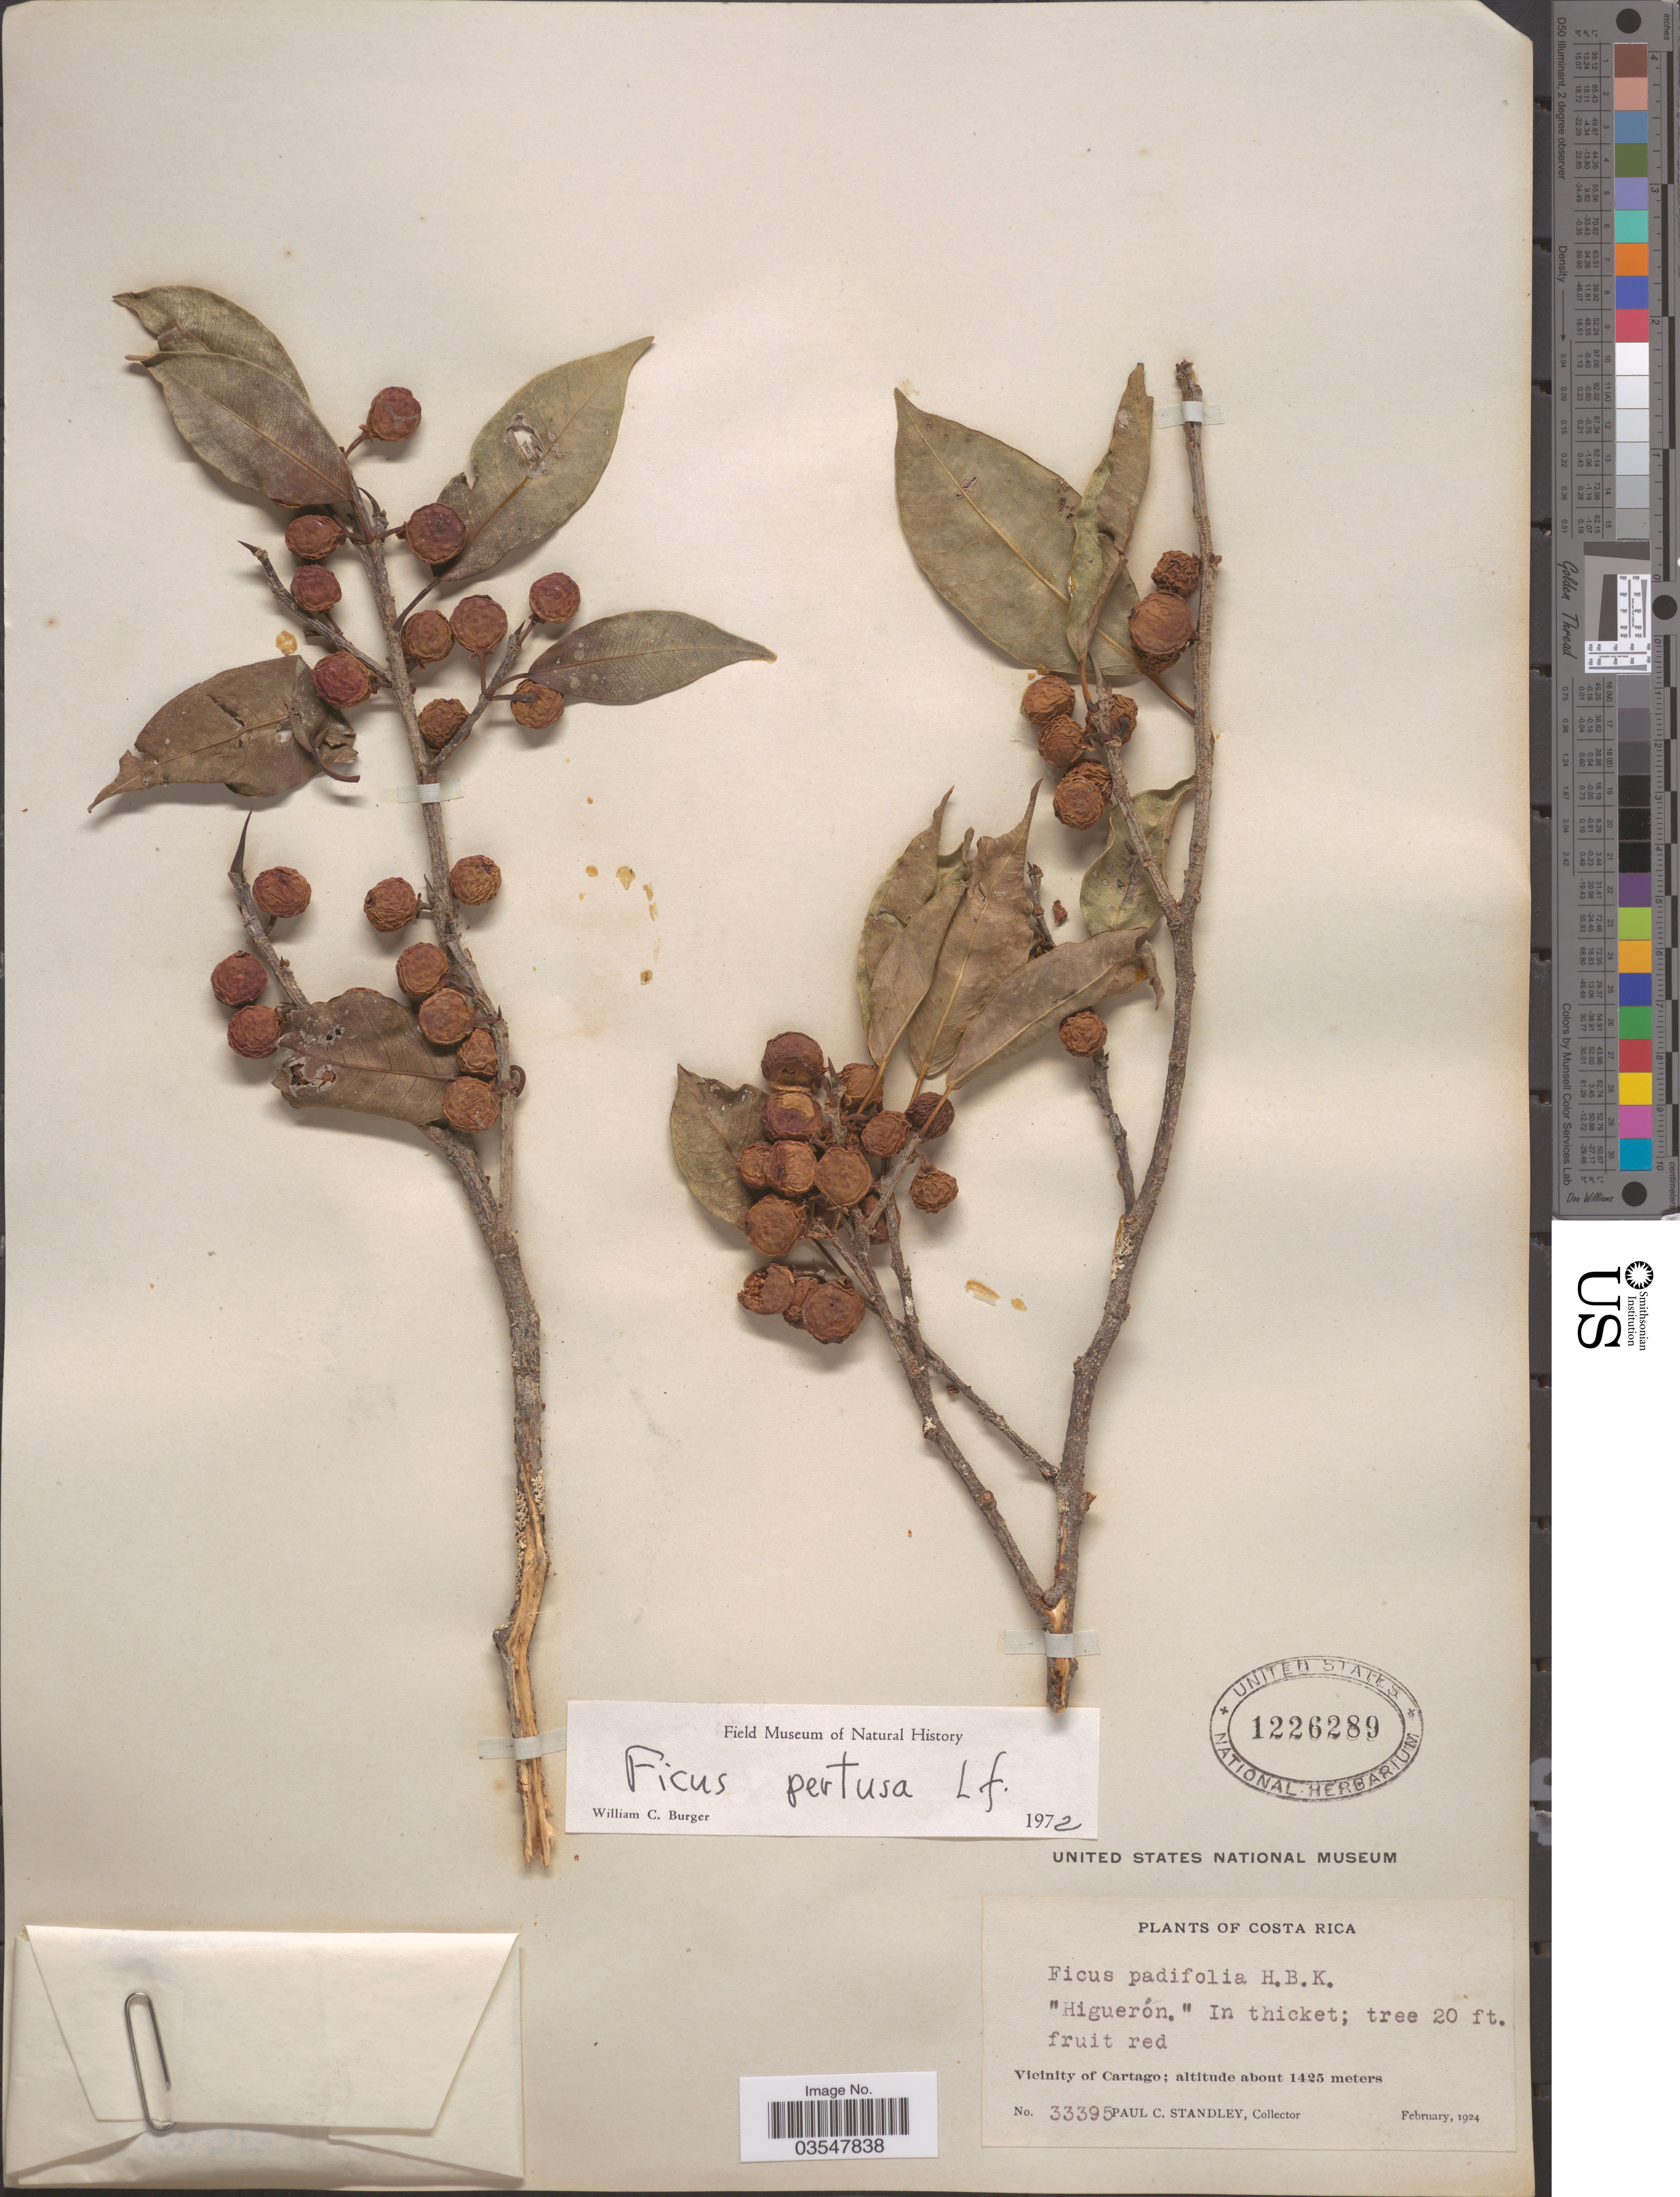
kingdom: Plantae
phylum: Tracheophyta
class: Magnoliopsida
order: Rosales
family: Moraceae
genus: Ficus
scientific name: Ficus pertusa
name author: L. f.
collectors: P. C. Standley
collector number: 33395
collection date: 1924-02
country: Costa Rica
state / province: Cartago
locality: Vicinity of Cartago.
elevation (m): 1425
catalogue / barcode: US 1226289